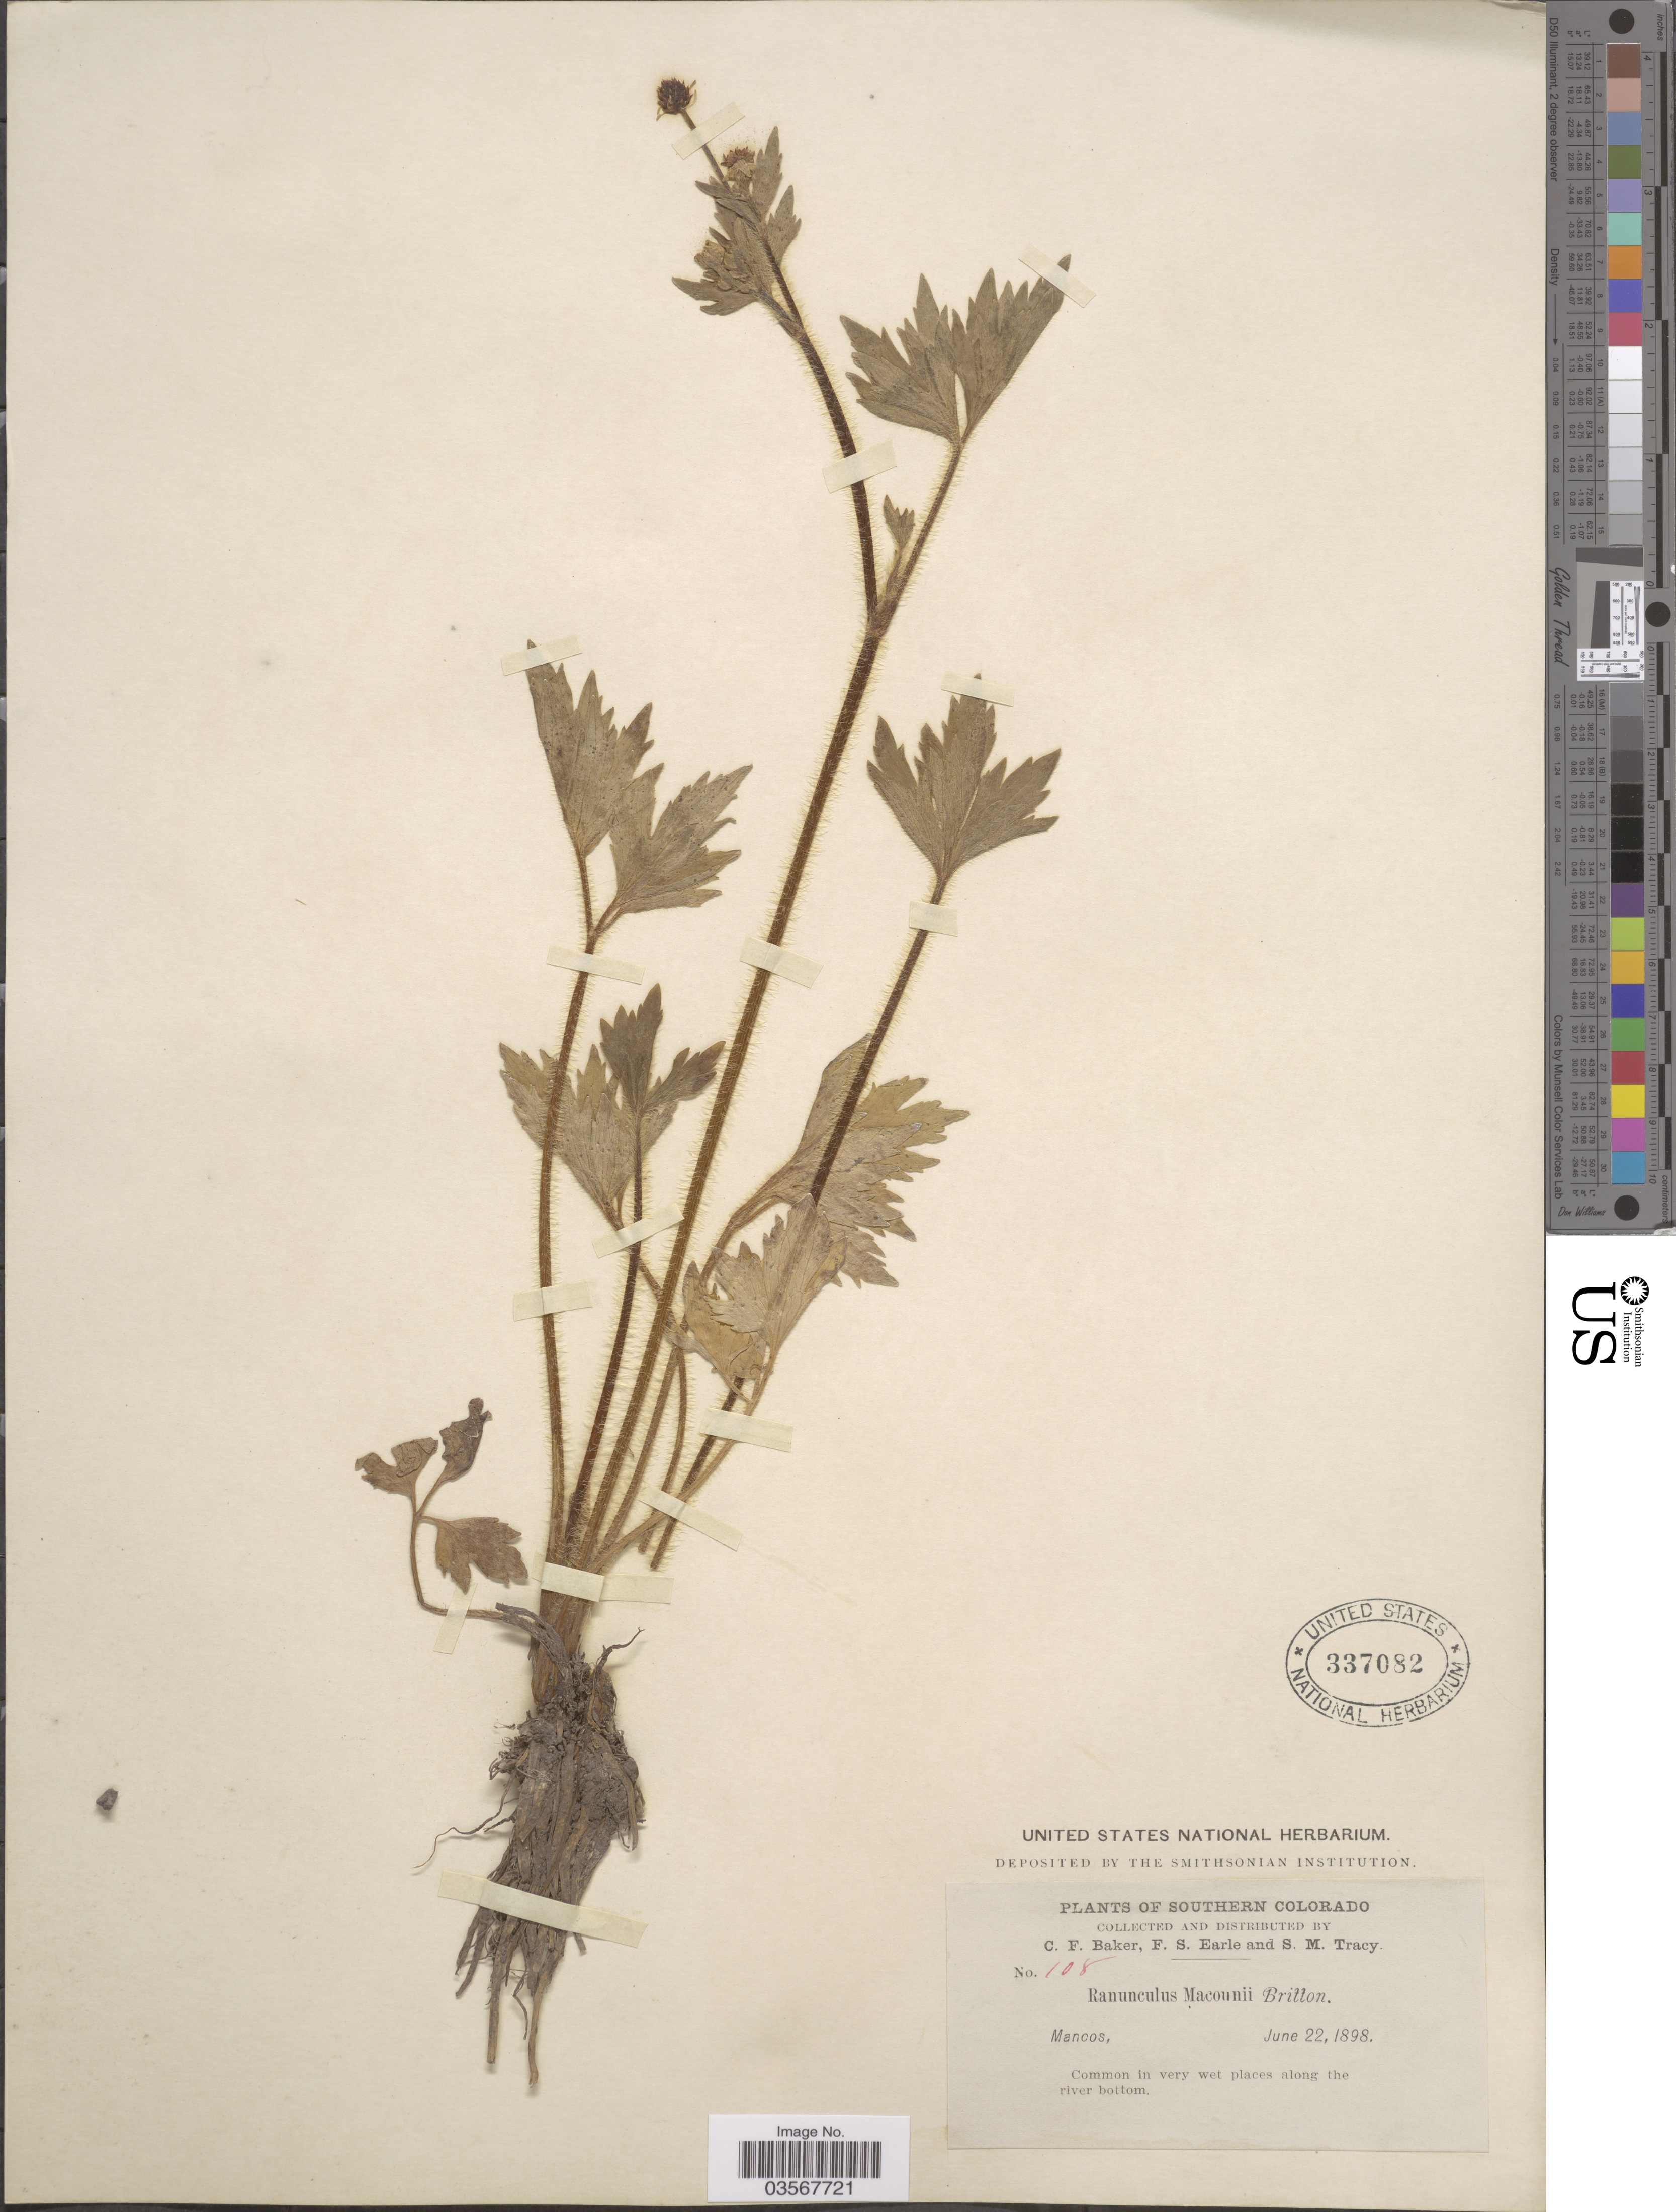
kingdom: Plantae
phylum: Tracheophyta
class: Magnoliopsida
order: Ranunculales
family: Ranunculaceae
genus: Ranunculus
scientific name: Ranunculus macounii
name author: Britton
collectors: C. F. Baker, F. S. Earle & S. M. Tracy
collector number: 108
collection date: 1898-06-22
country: United States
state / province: Colorado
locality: Southern Colorado. Mancos.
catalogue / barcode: US 337082